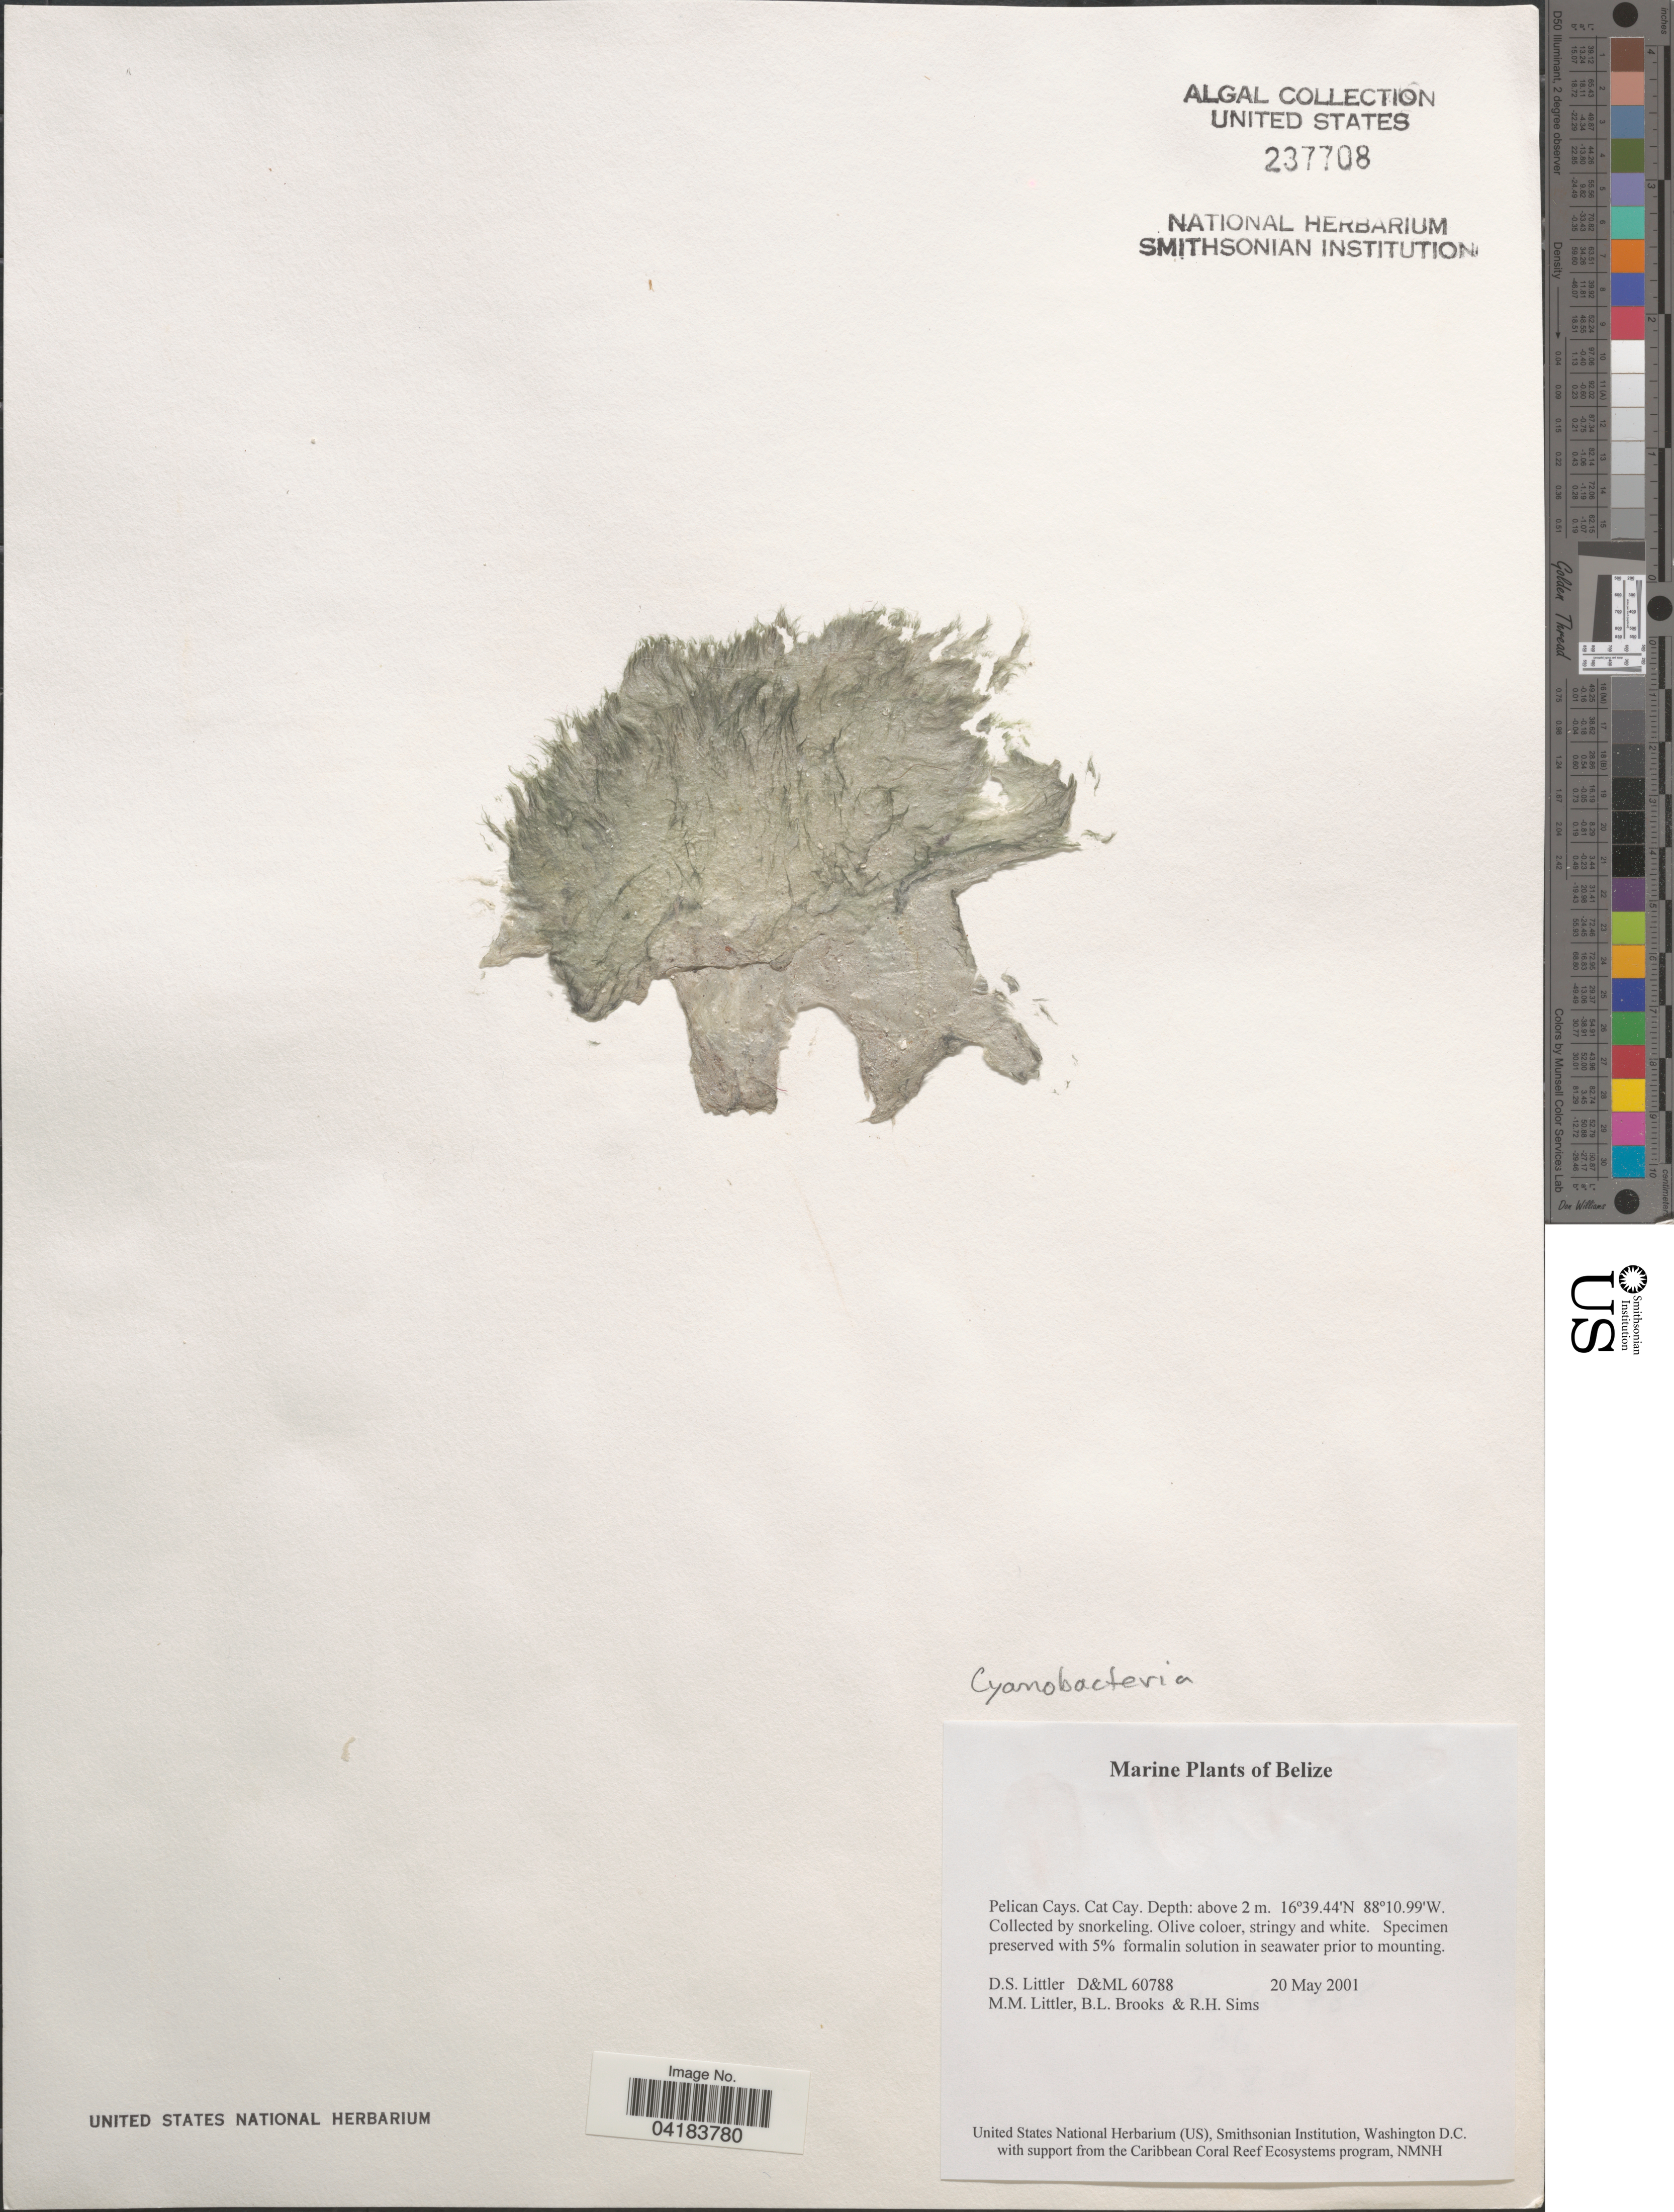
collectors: D. S. Littler, B. Brooks & R. H. Sims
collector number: D&ML60788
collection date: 2001-05-20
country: Belize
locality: Pelican Cays. Cat Cay.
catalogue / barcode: US 237708